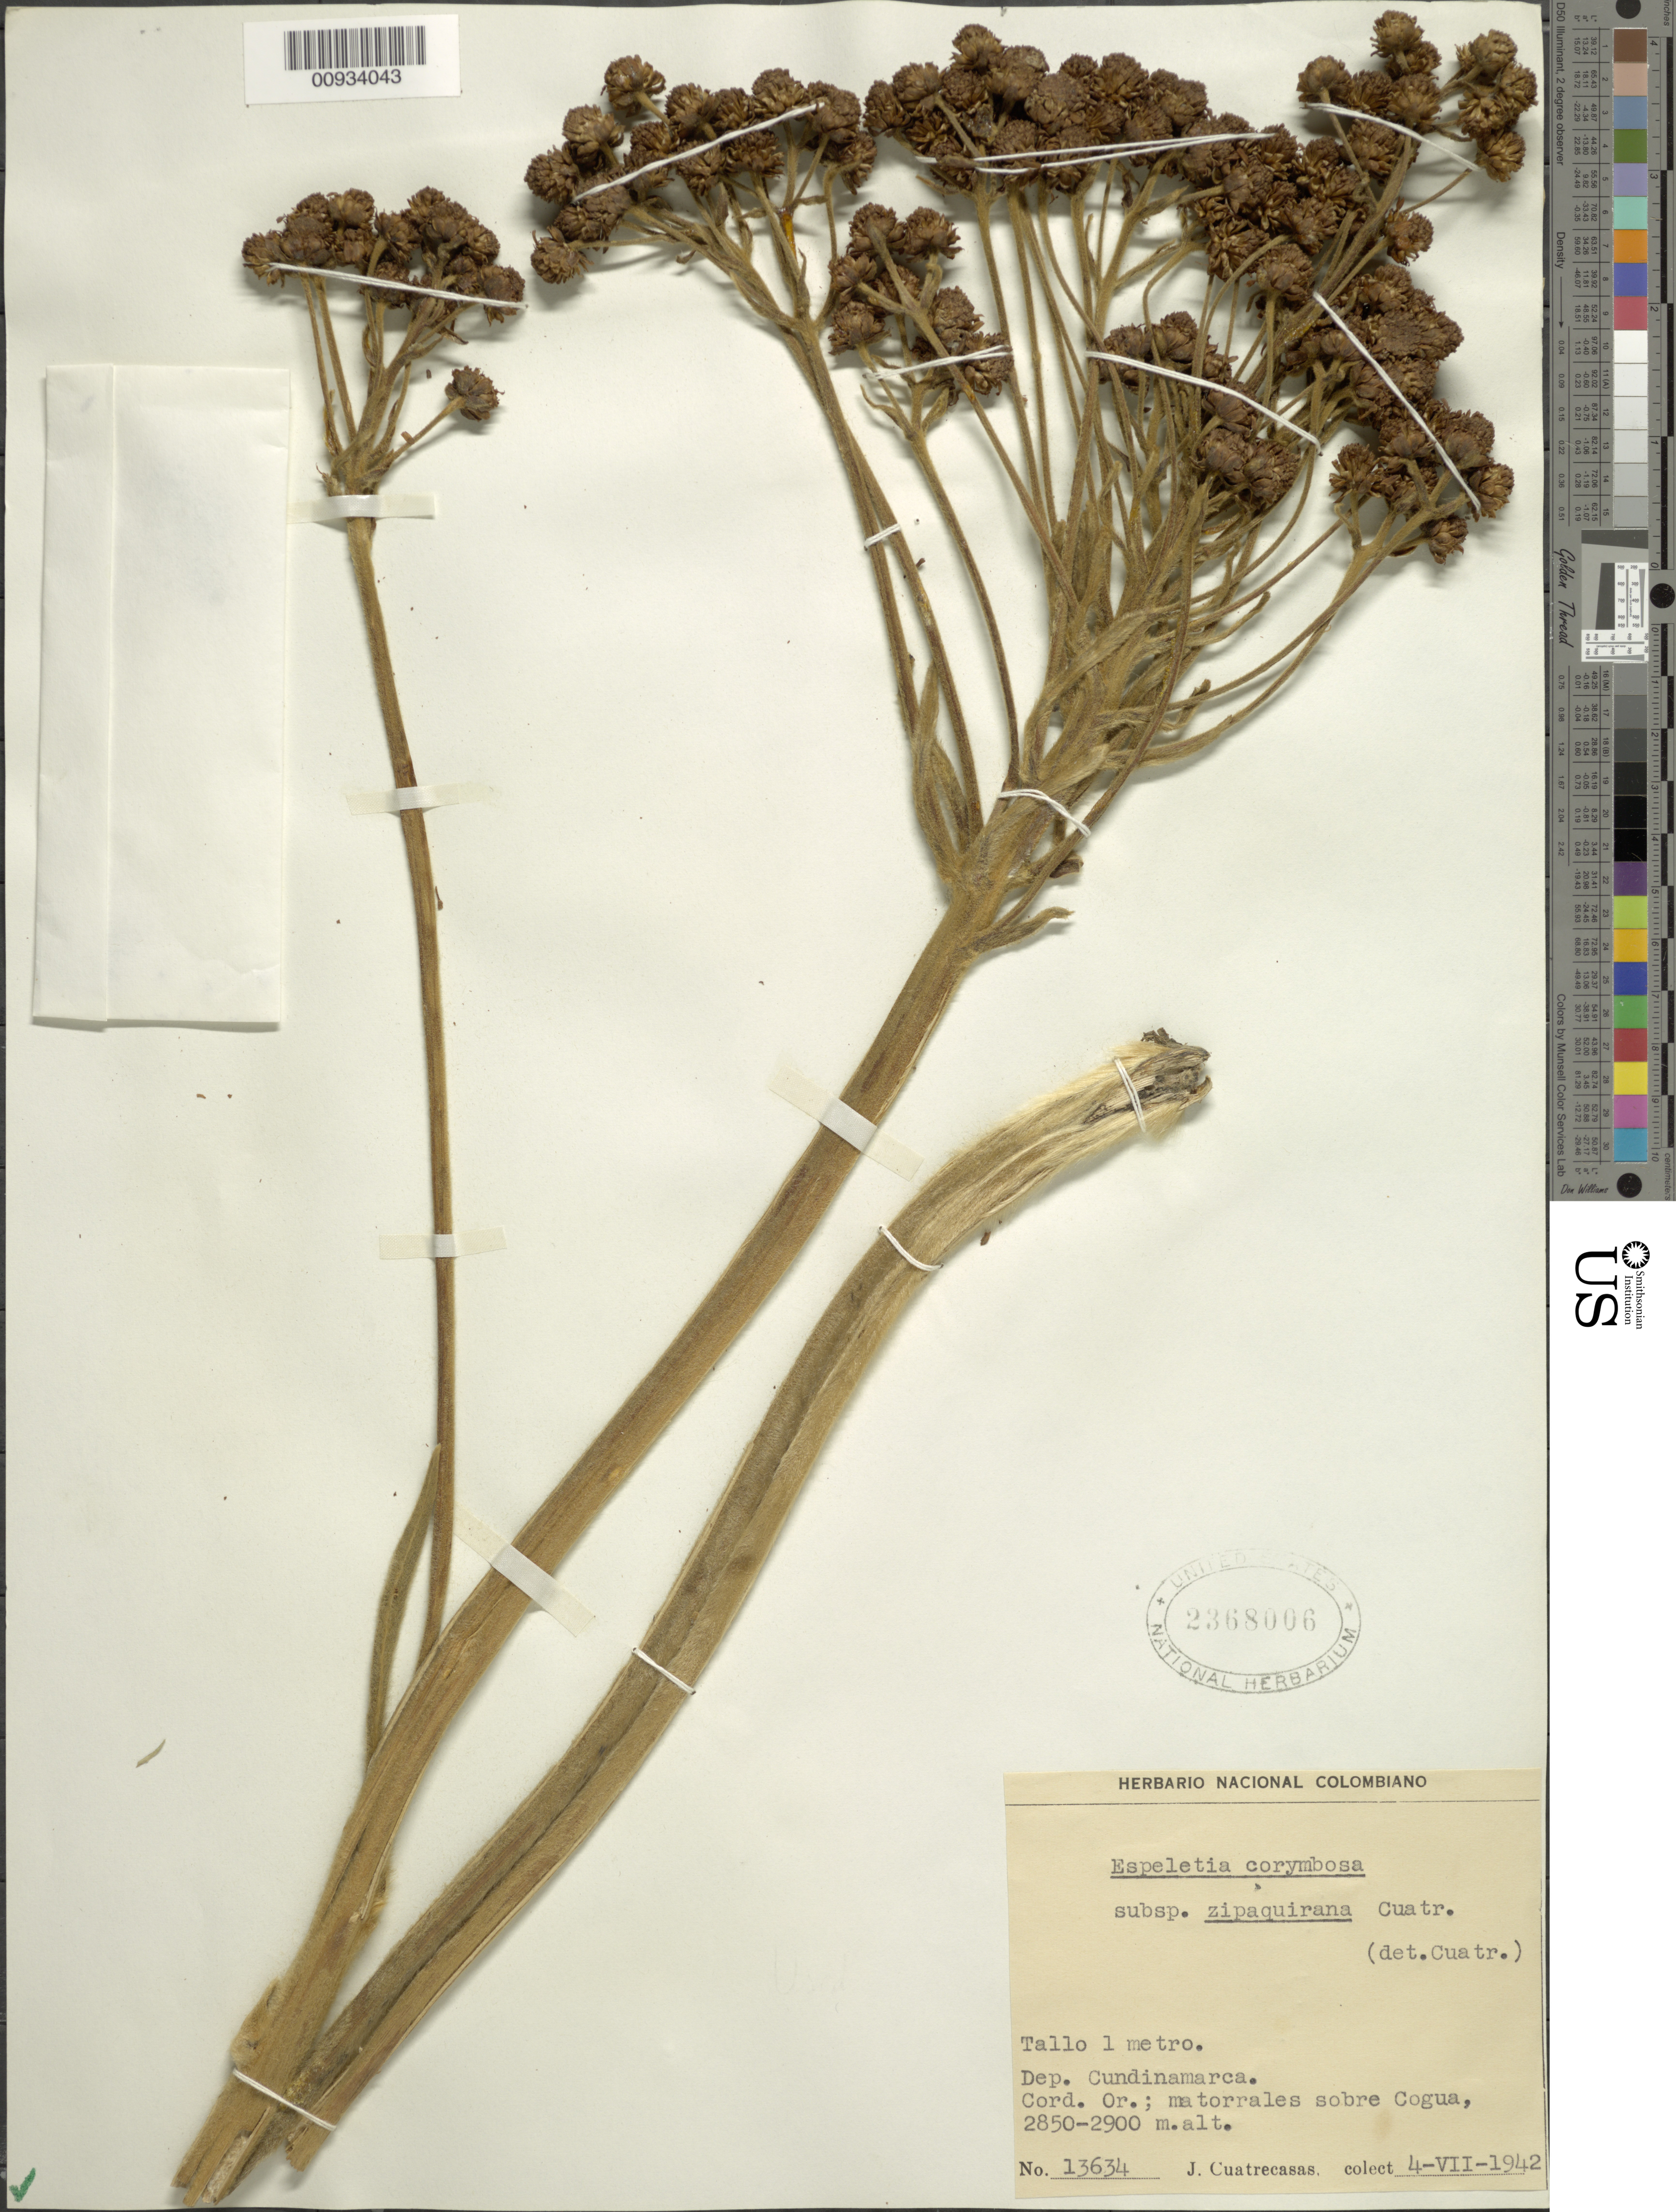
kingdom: Plantae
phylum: Tracheophyta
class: Magnoliopsida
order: Asterales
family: Asteraceae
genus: Espeletia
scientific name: Espeletia corymbosa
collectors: J. Cuatrecasas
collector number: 13634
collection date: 1942-07-04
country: Colombia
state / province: Cundinamarca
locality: Cord. Or.; matorrales sobre Cogua.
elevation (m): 2850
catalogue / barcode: US 2368006